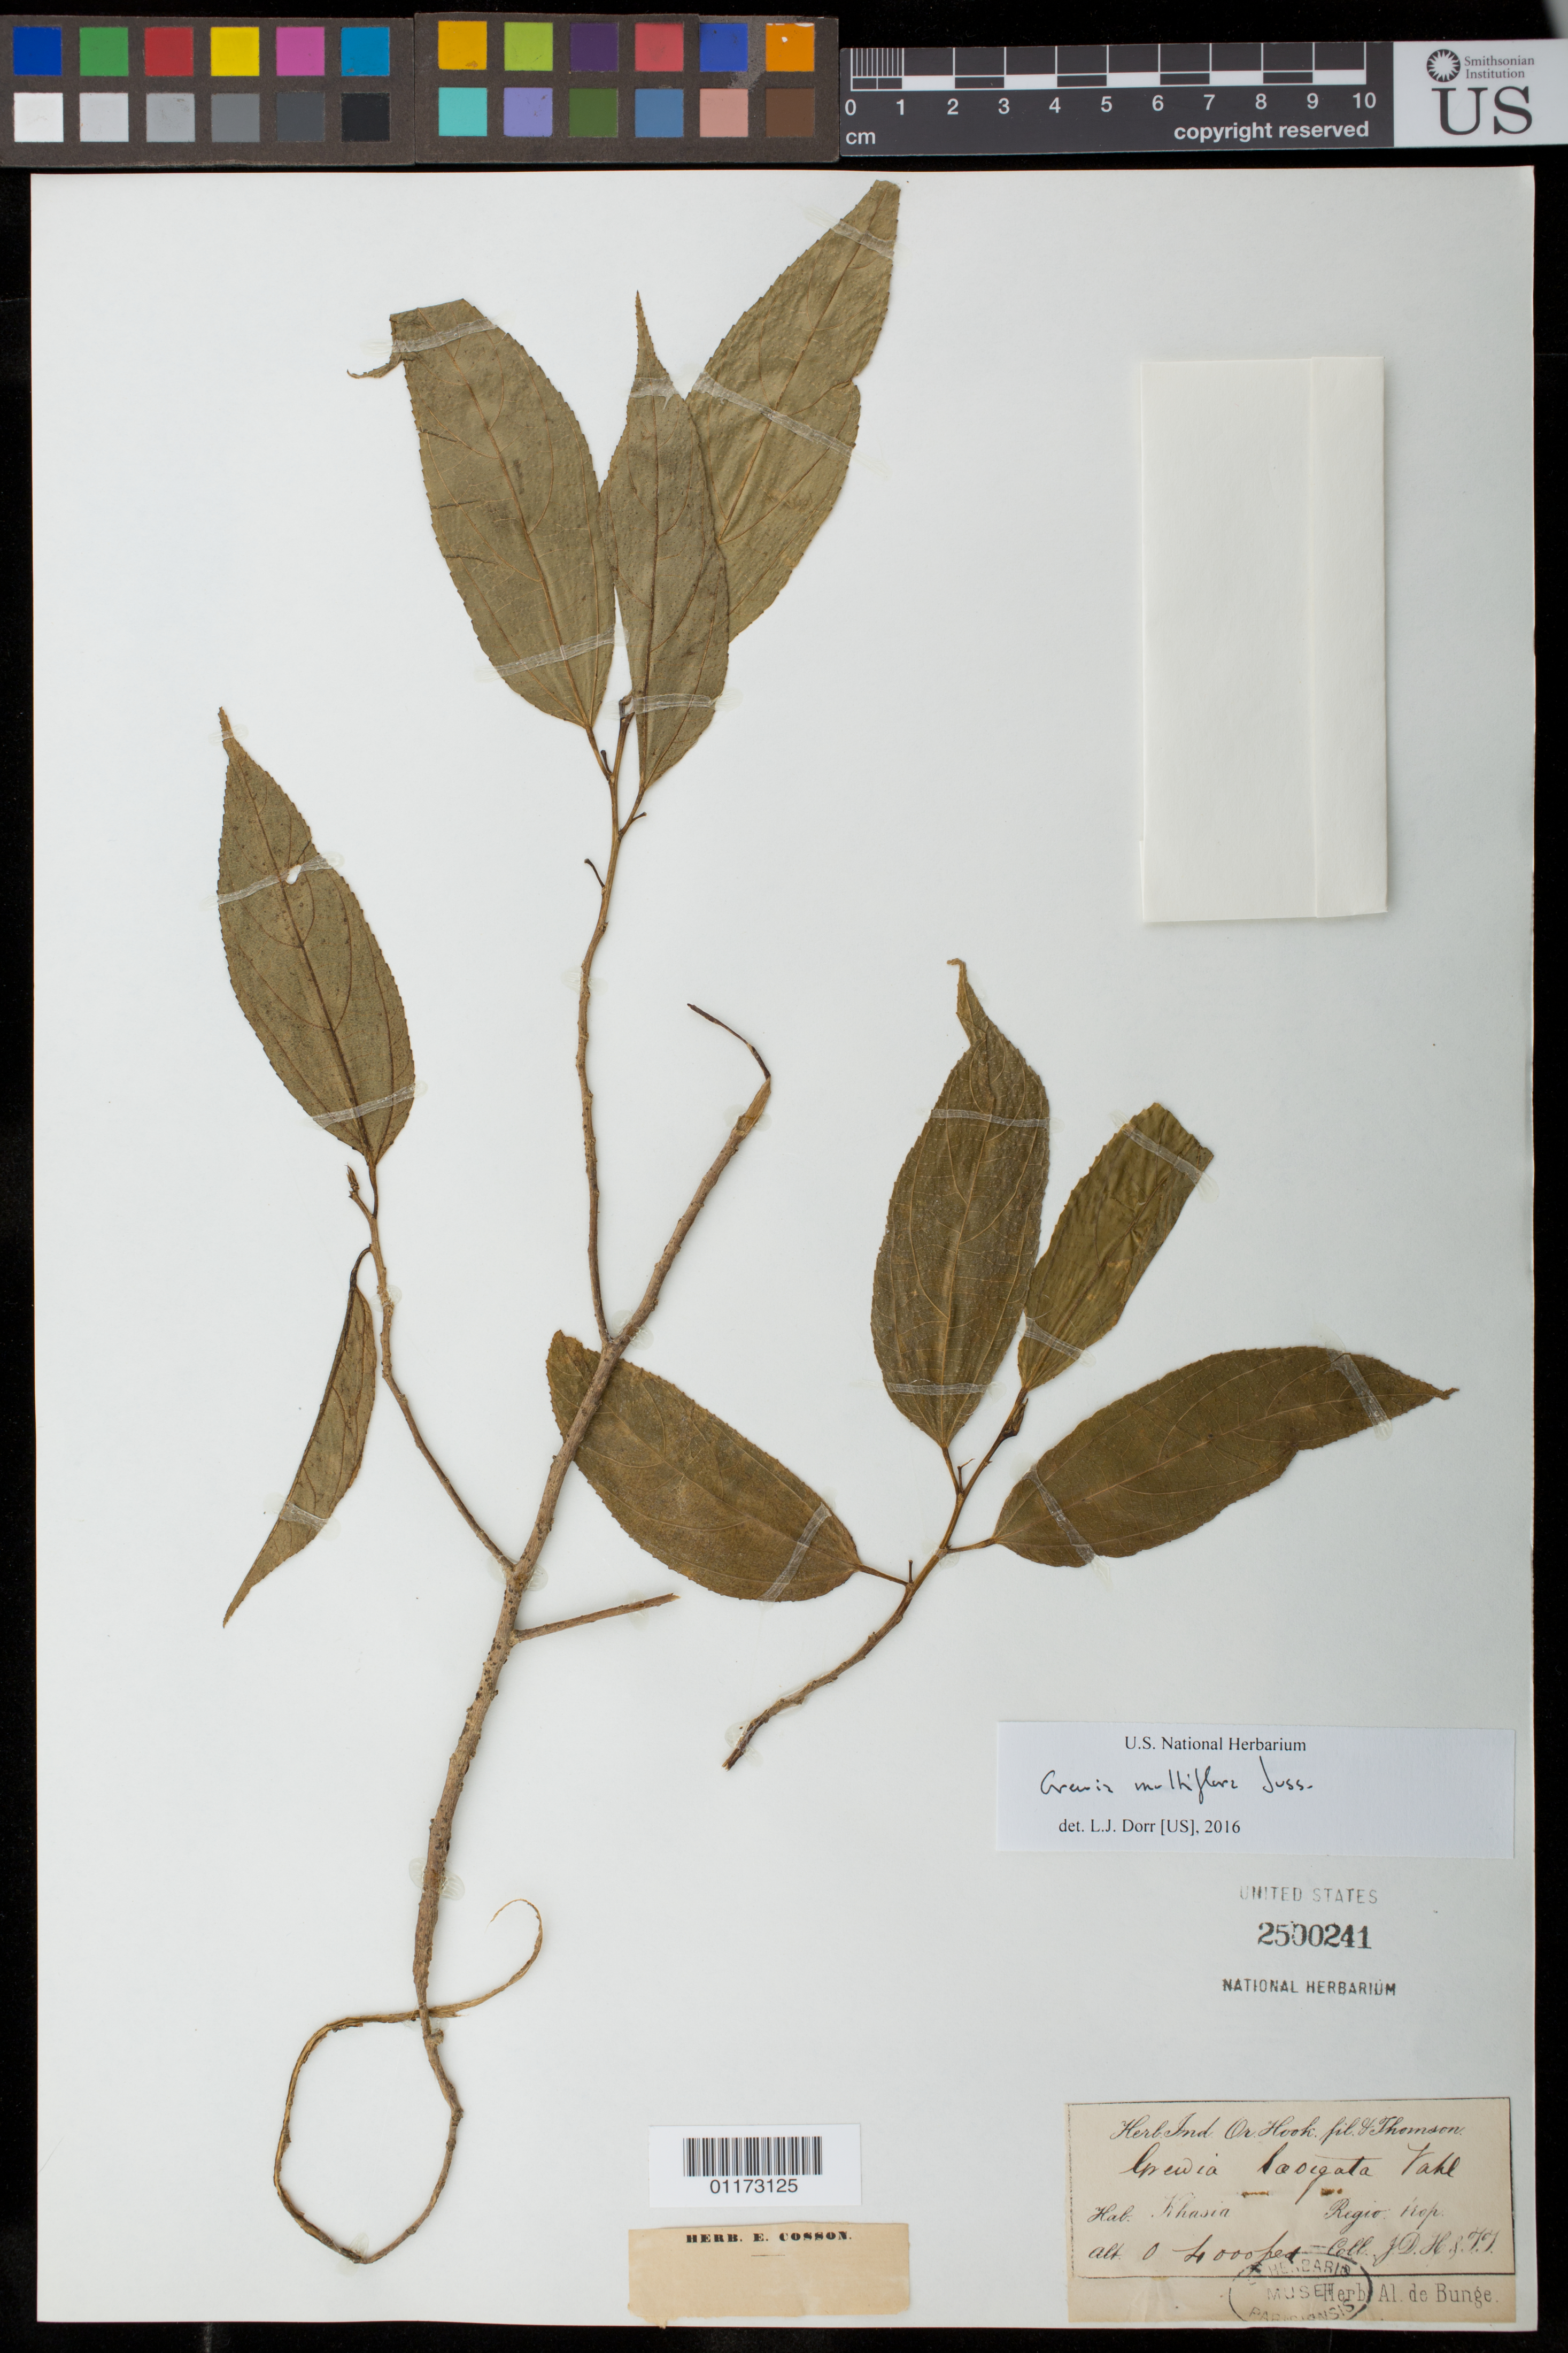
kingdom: Plantae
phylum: Tracheophyta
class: Magnoliopsida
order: Malvales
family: Malvaceae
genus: Grewia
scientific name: Grewia multiflora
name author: Juss.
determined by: Dorr, L. J., (BOT), Smithsonian Institution - National Museum of Natural History (UNITED STATES)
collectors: J. H. & J. J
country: India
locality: Khasia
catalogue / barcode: US 2500241